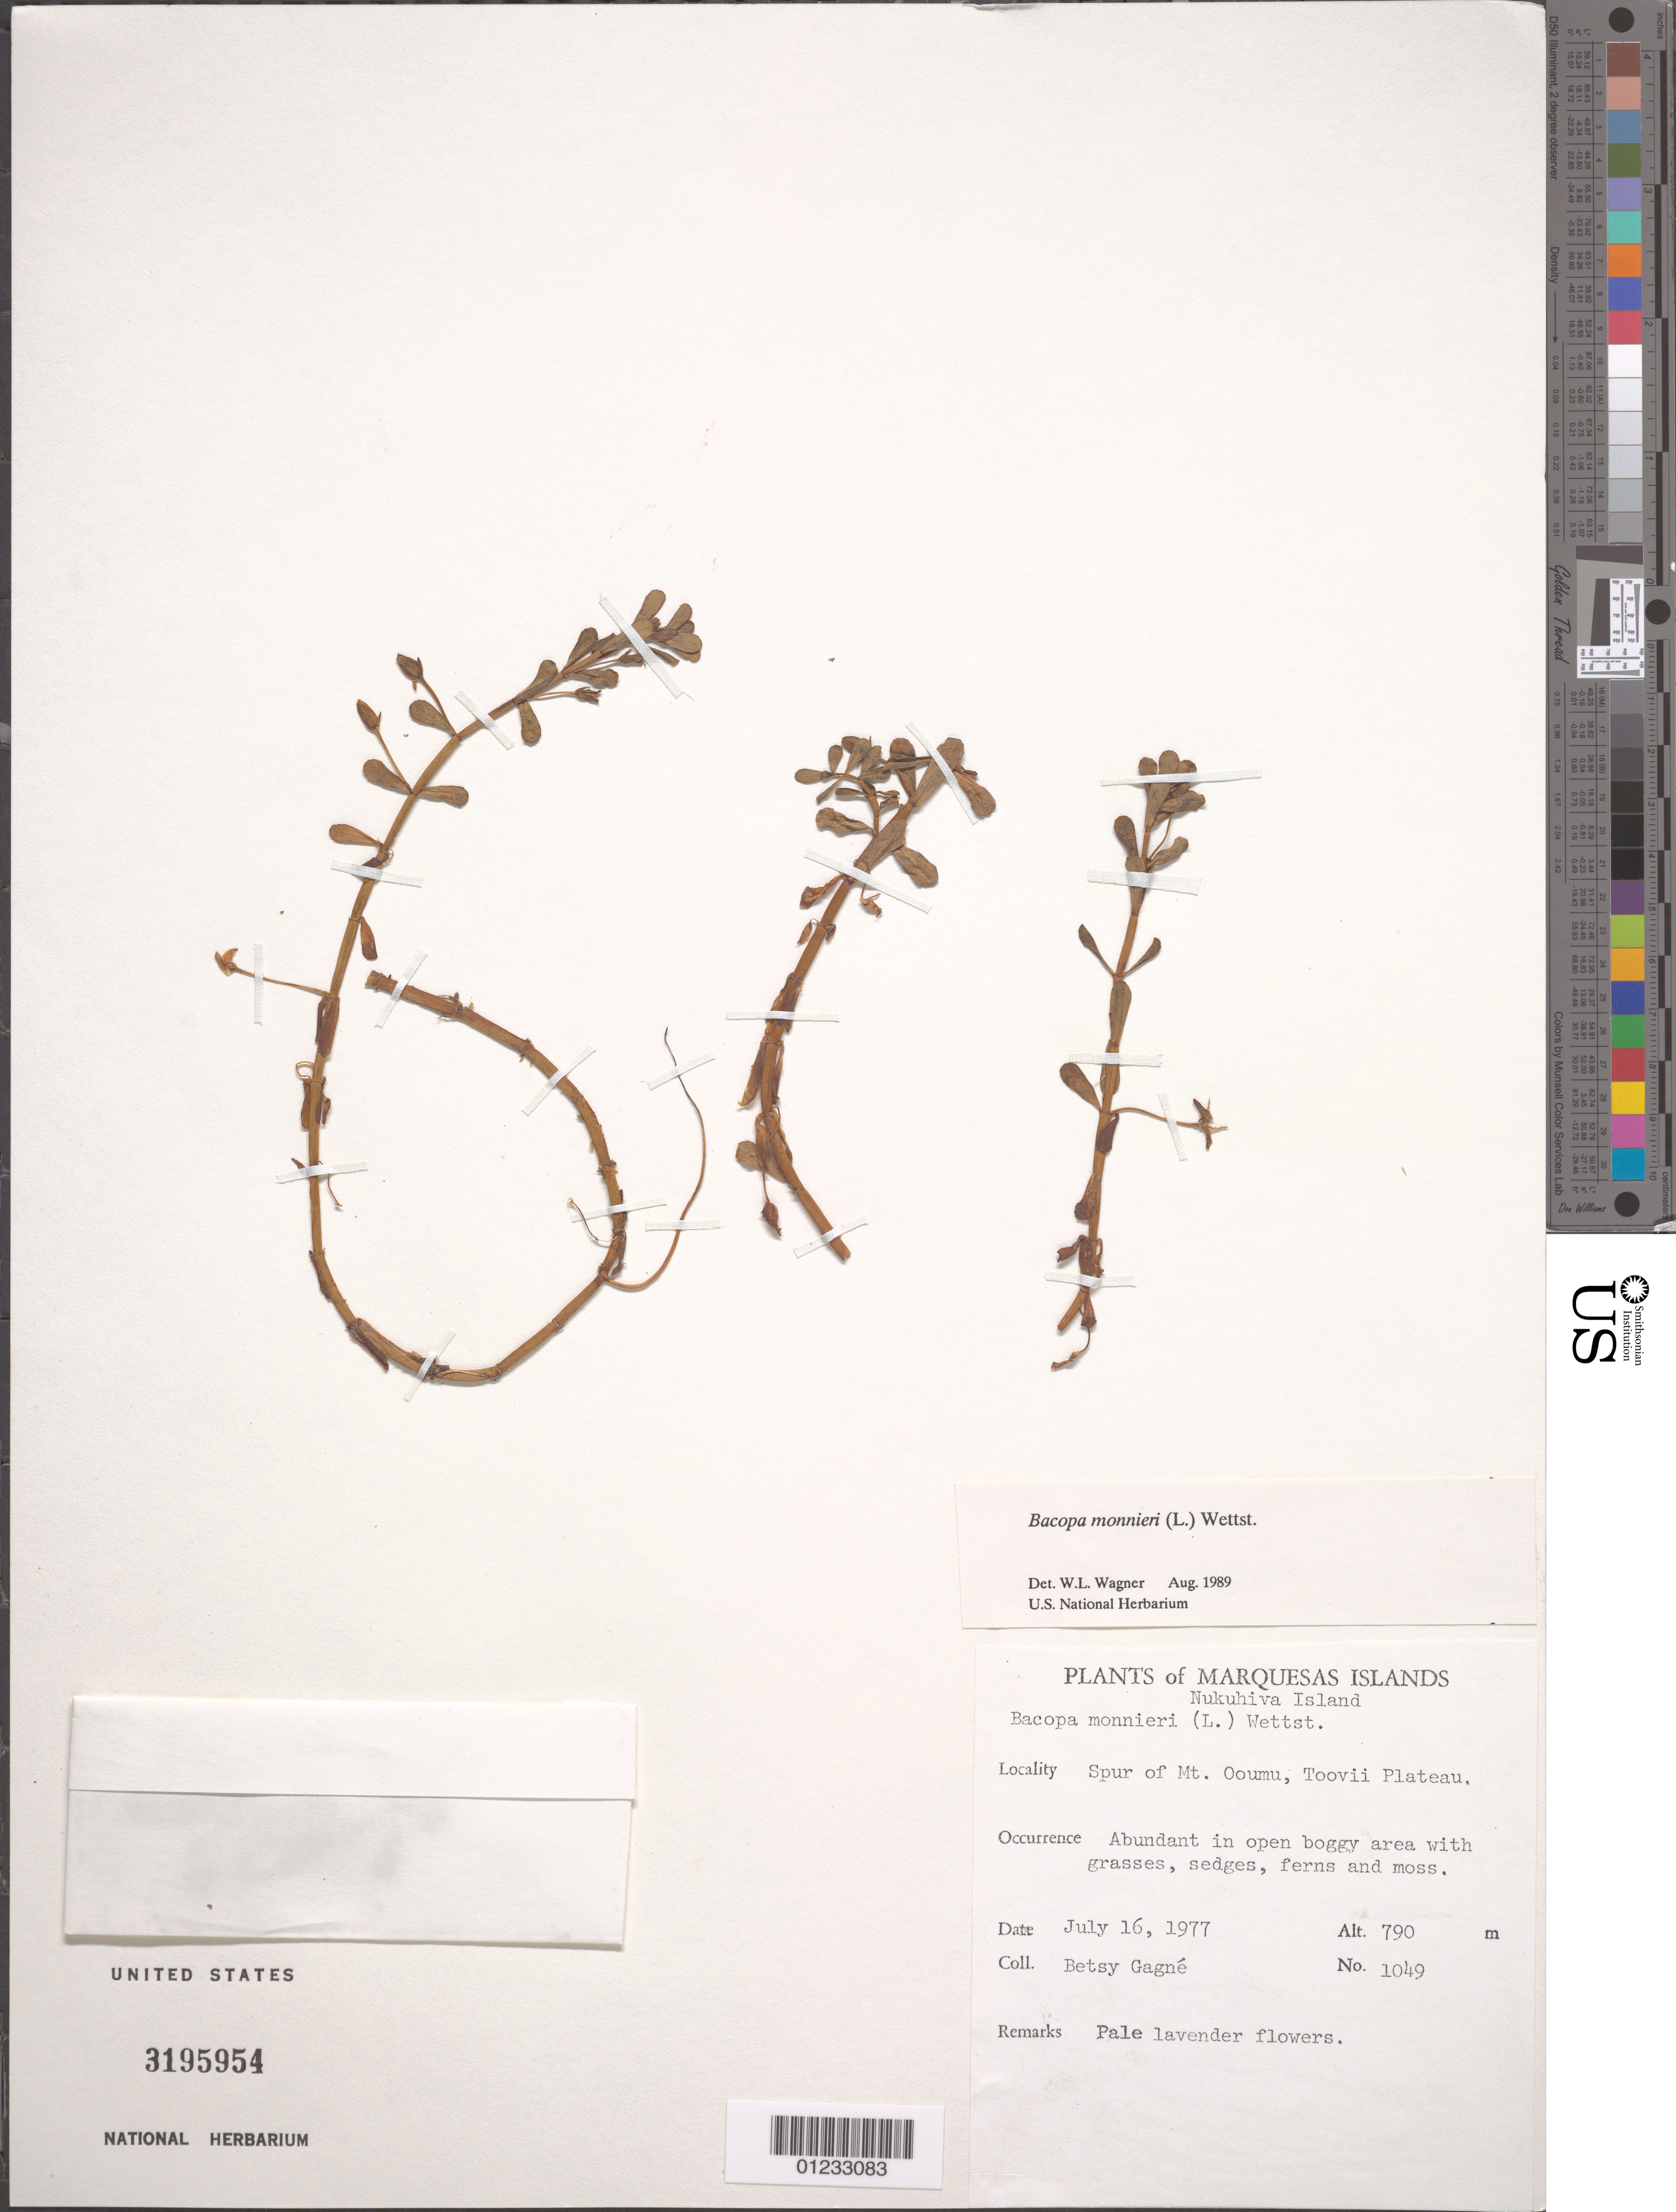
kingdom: Plantae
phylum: Tracheophyta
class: Magnoliopsida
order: Lamiales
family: Plantaginaceae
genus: Bacopa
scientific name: Bacopa monnieri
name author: (L.) Wettst.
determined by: Wagner, W. L., (BOT), Smithsonian Institution - National Museum of Natural History (UNITED STATES)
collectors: B. H. Gagné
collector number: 1049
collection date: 1977-07-16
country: French Polynesia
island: Nuku Hiva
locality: Toovii Plateau, spur of Mt. Ooumu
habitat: Abundant in open boggy area with grasses, sedges, ferns and moss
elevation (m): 790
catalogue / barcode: US 3195954